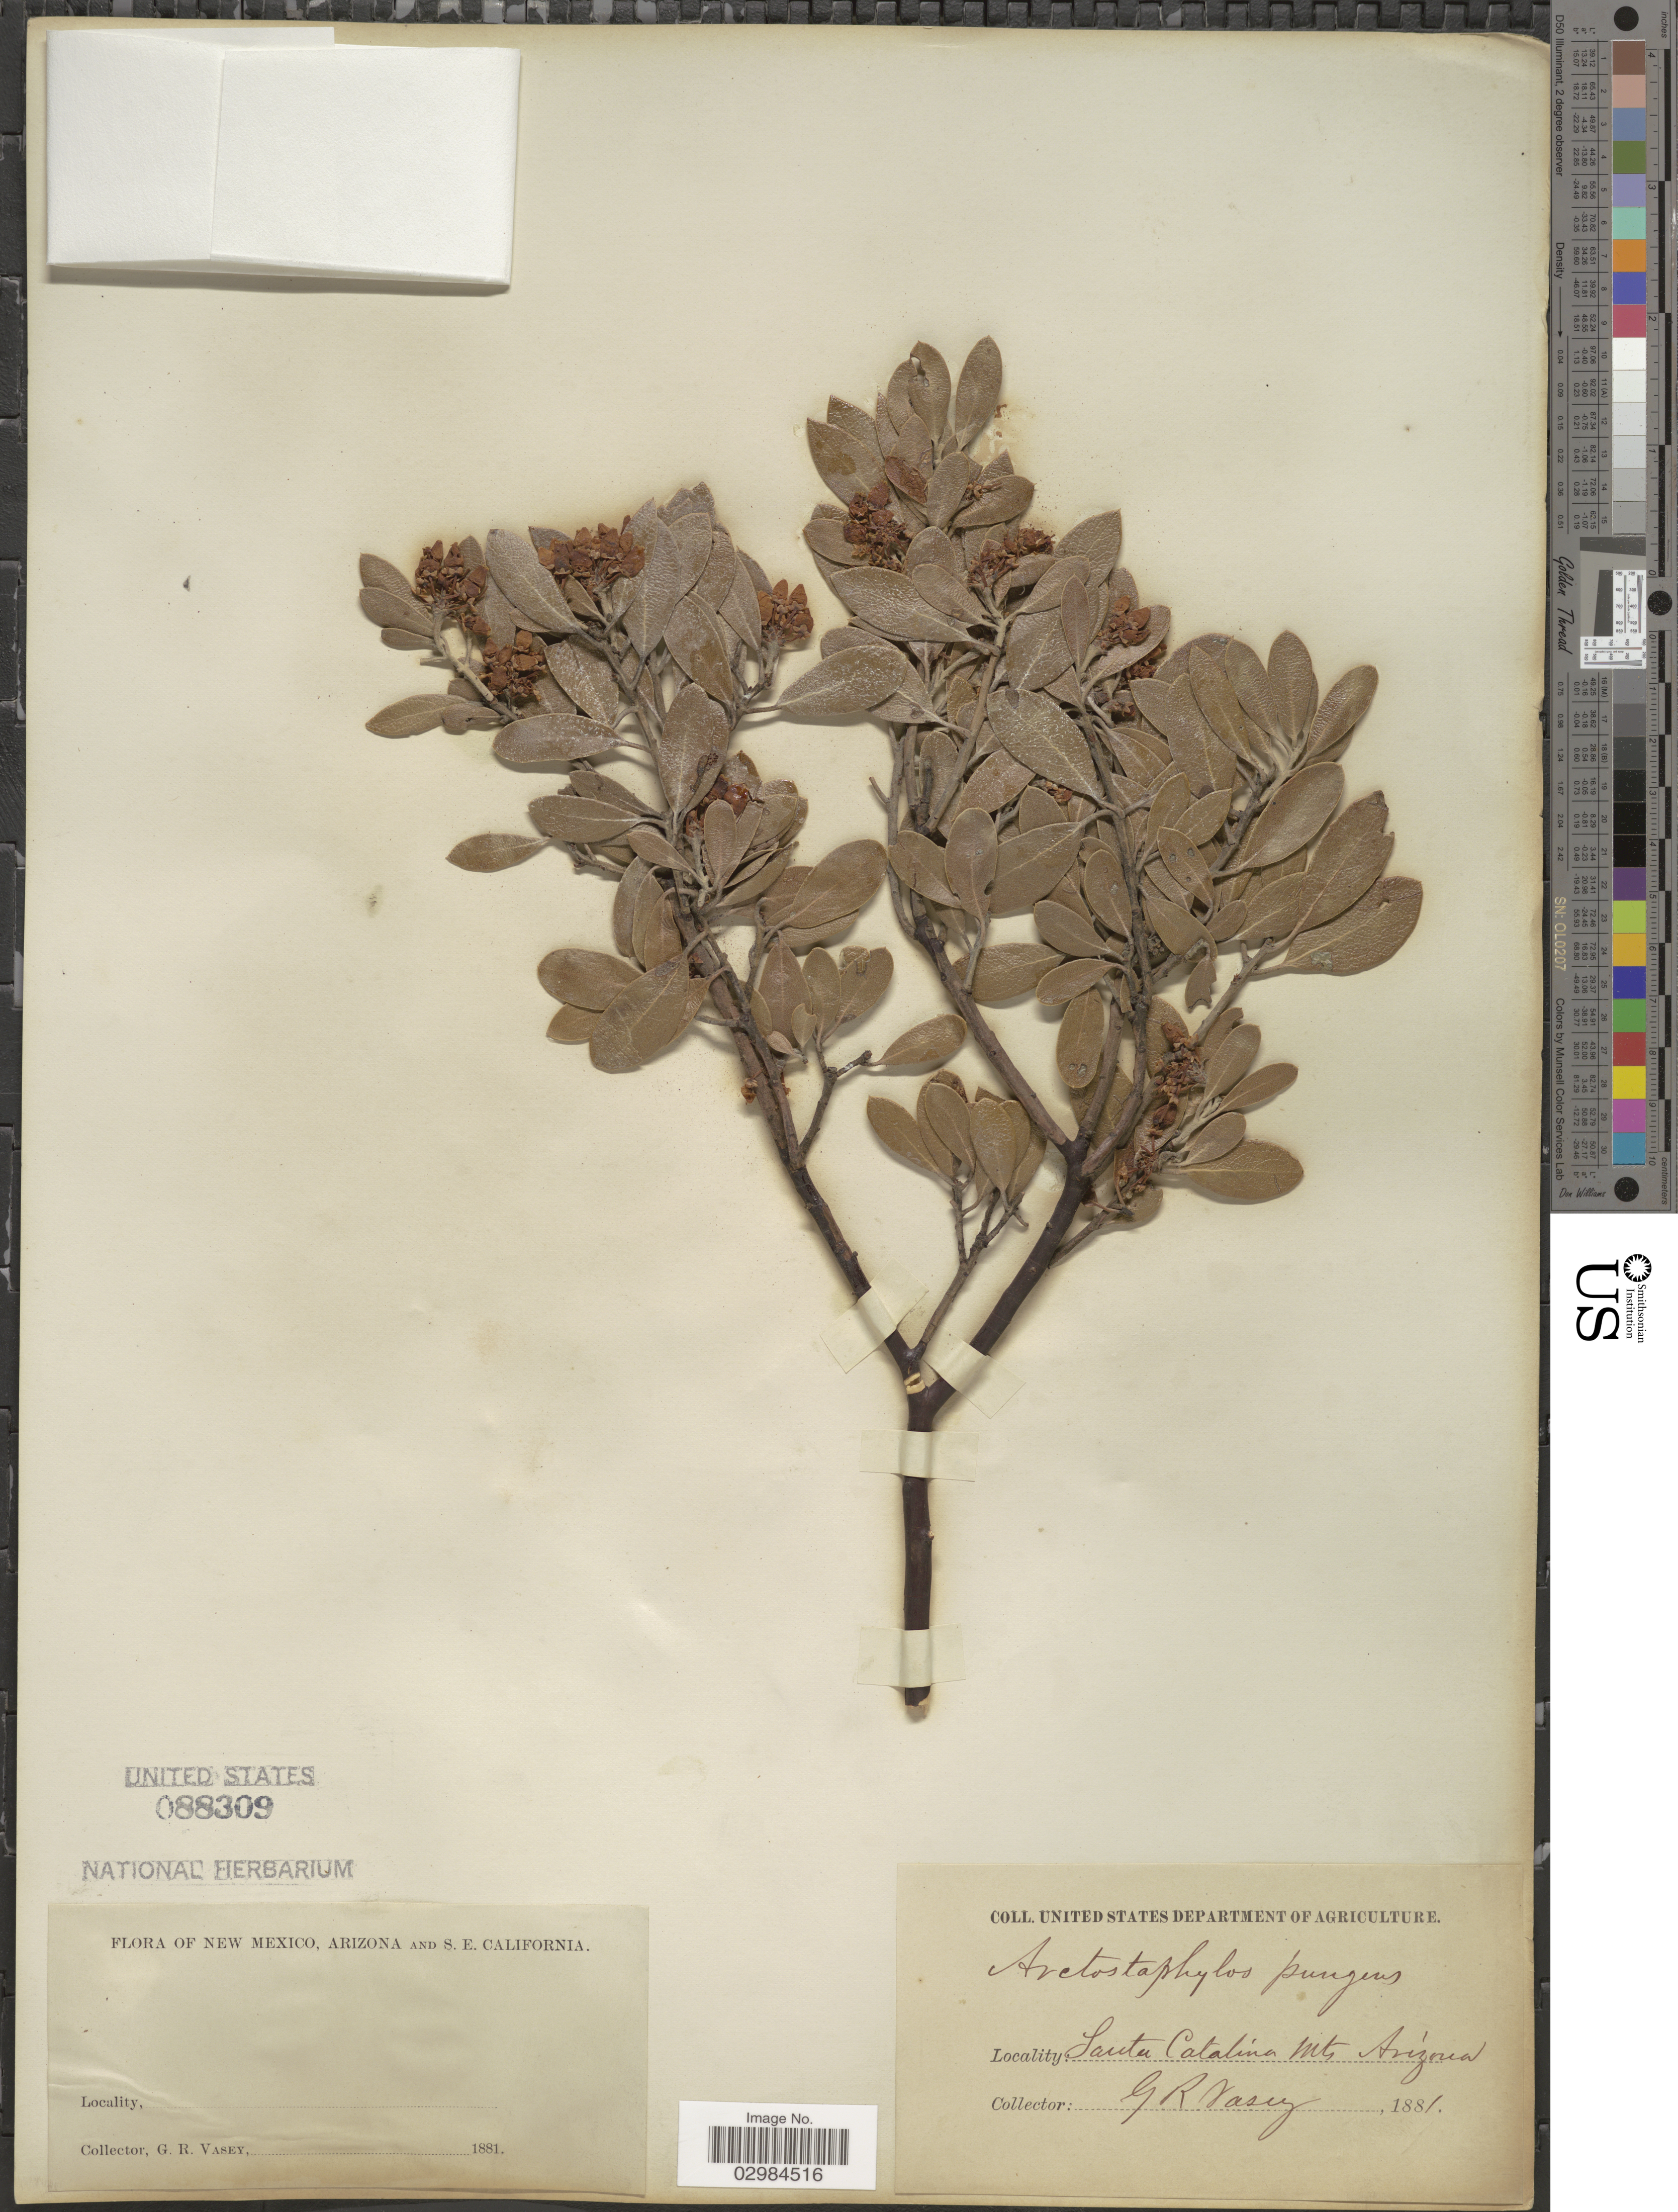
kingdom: Plantae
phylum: Tracheophyta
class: Magnoliopsida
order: Ericales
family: Ericaceae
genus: Arctostaphylos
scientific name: Arctostaphylos pungens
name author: Kunth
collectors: G. R. Vasey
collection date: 1881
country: United States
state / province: Arizona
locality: Santa Catalina Mts.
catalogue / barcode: US 88309